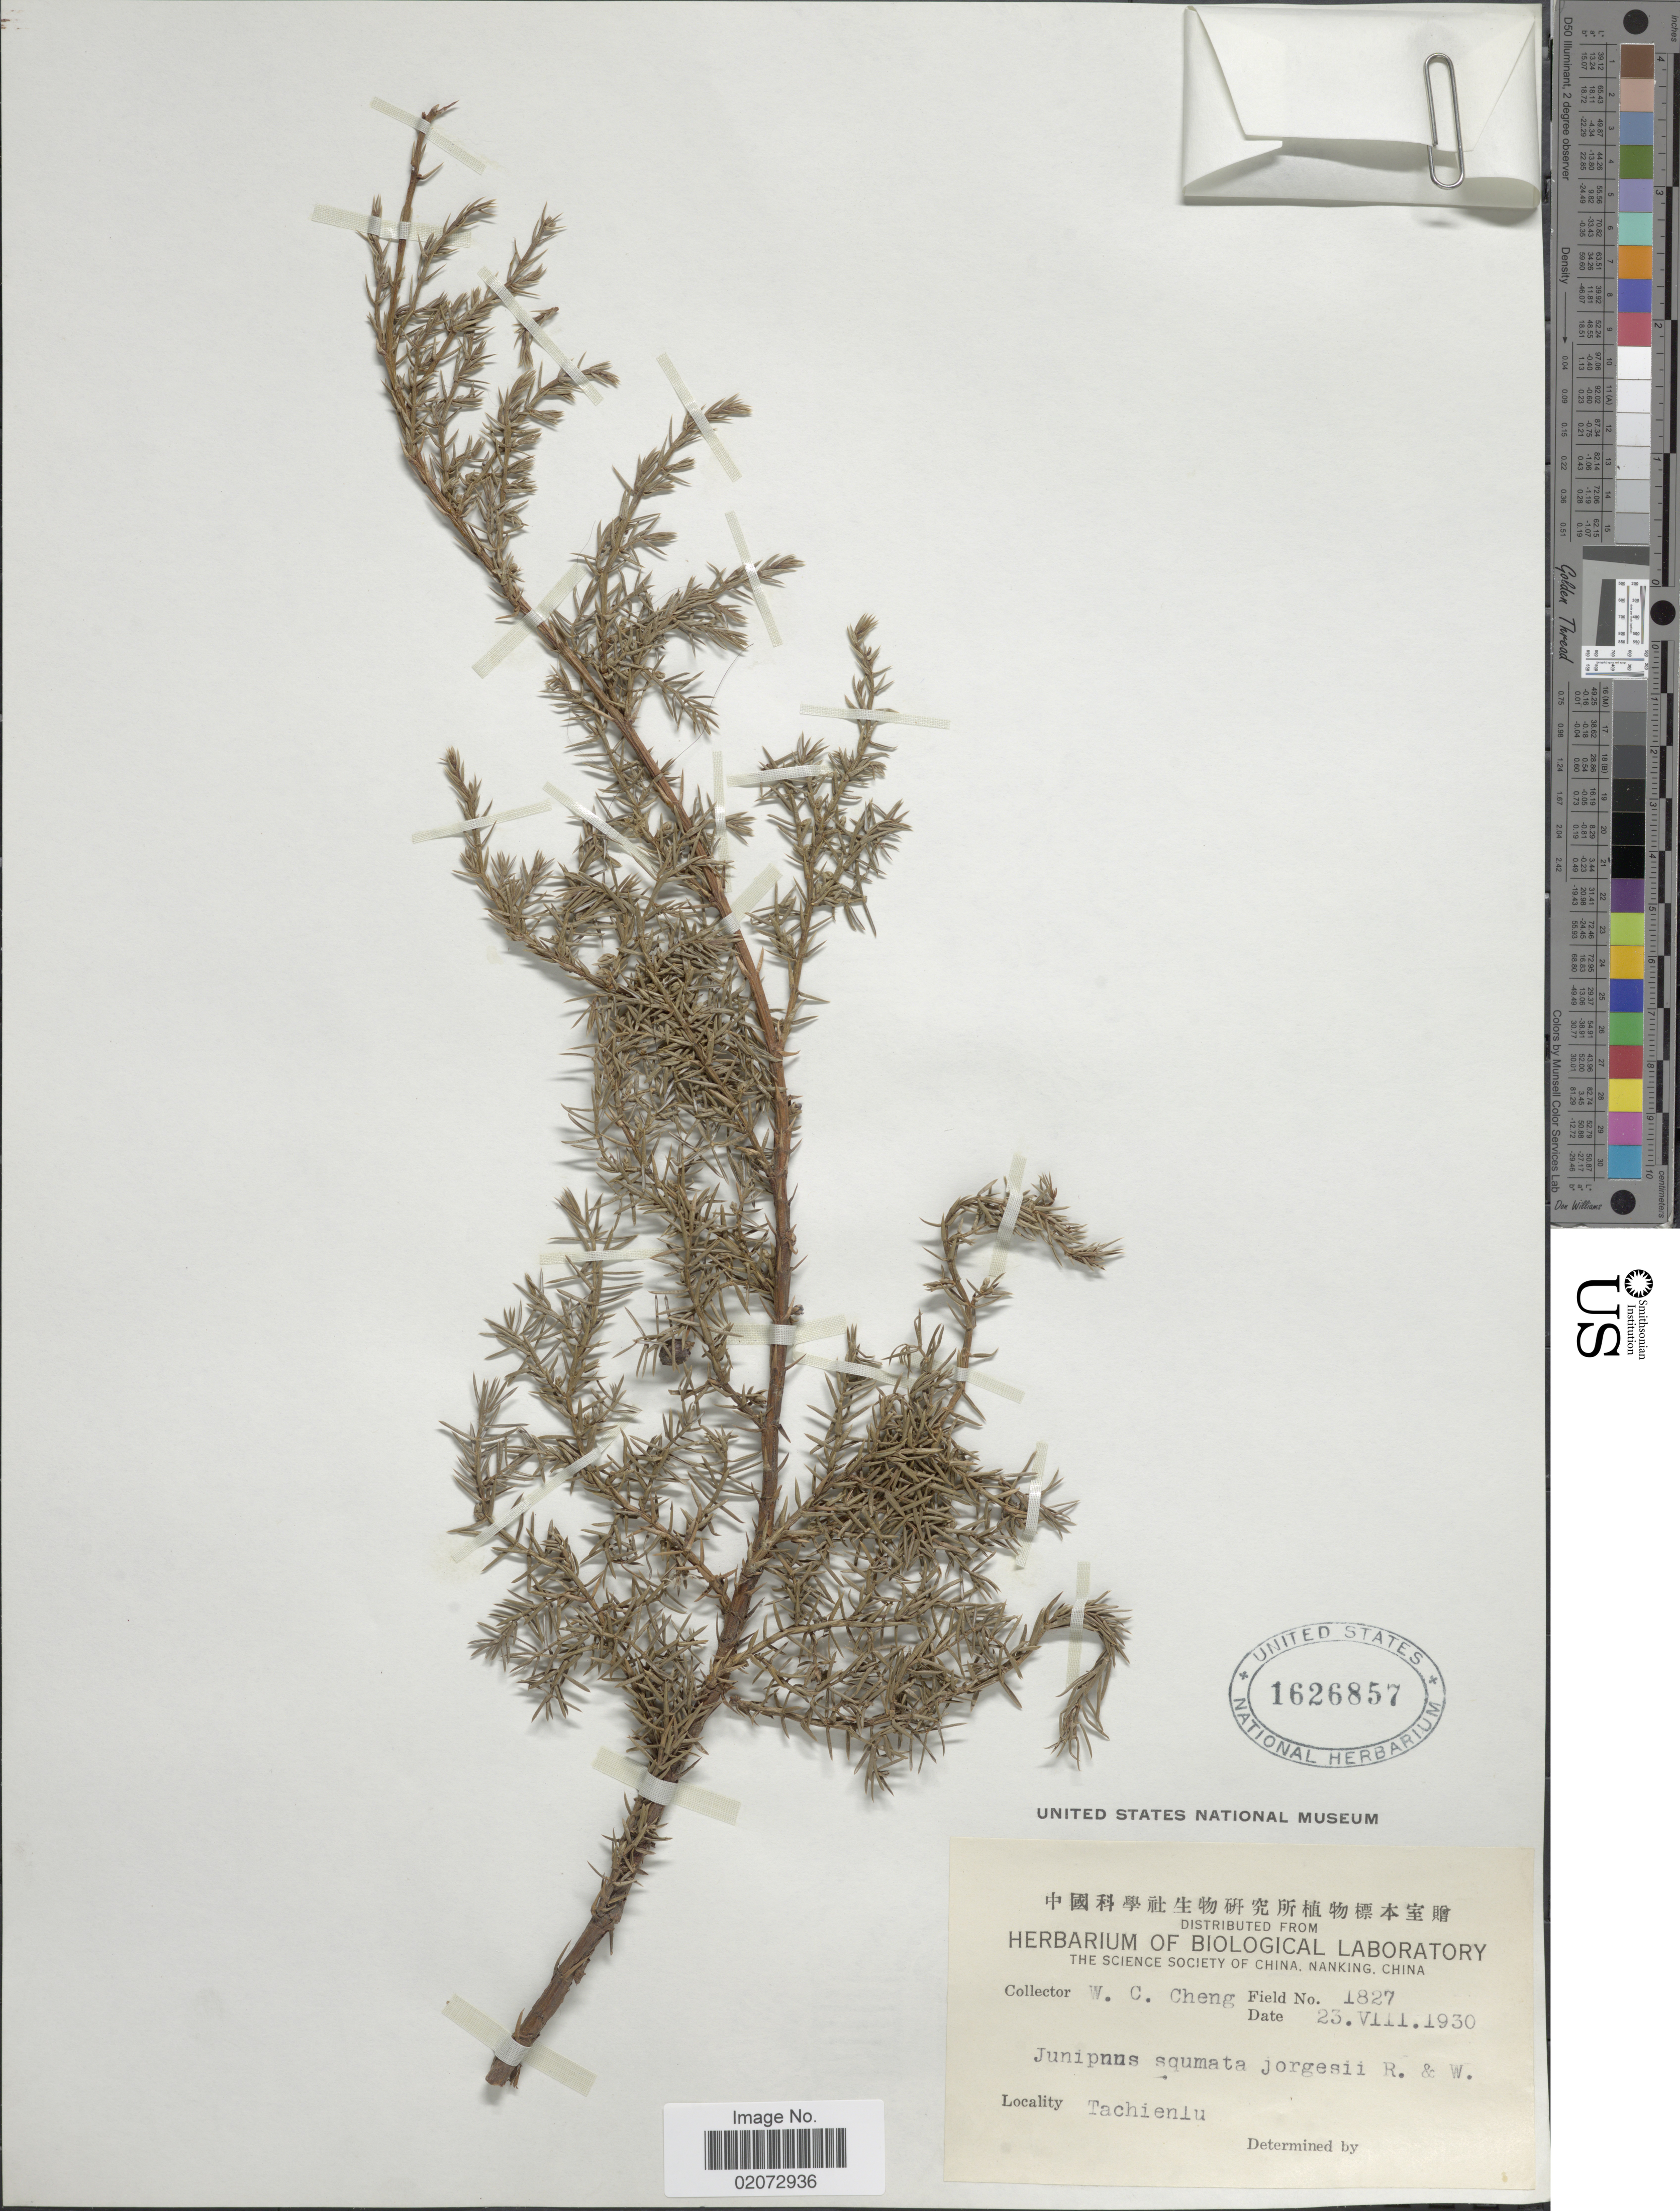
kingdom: Plantae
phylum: Tracheophyta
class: Pinopsida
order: Pinales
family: Cupressaceae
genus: Juniperus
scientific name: Juniperus squamata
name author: Buch.-Ham. ex D. Don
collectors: W. C. Cheng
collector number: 1827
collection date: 1930-08-23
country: China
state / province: Sichuan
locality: Tachienlu.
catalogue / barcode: US 1626857